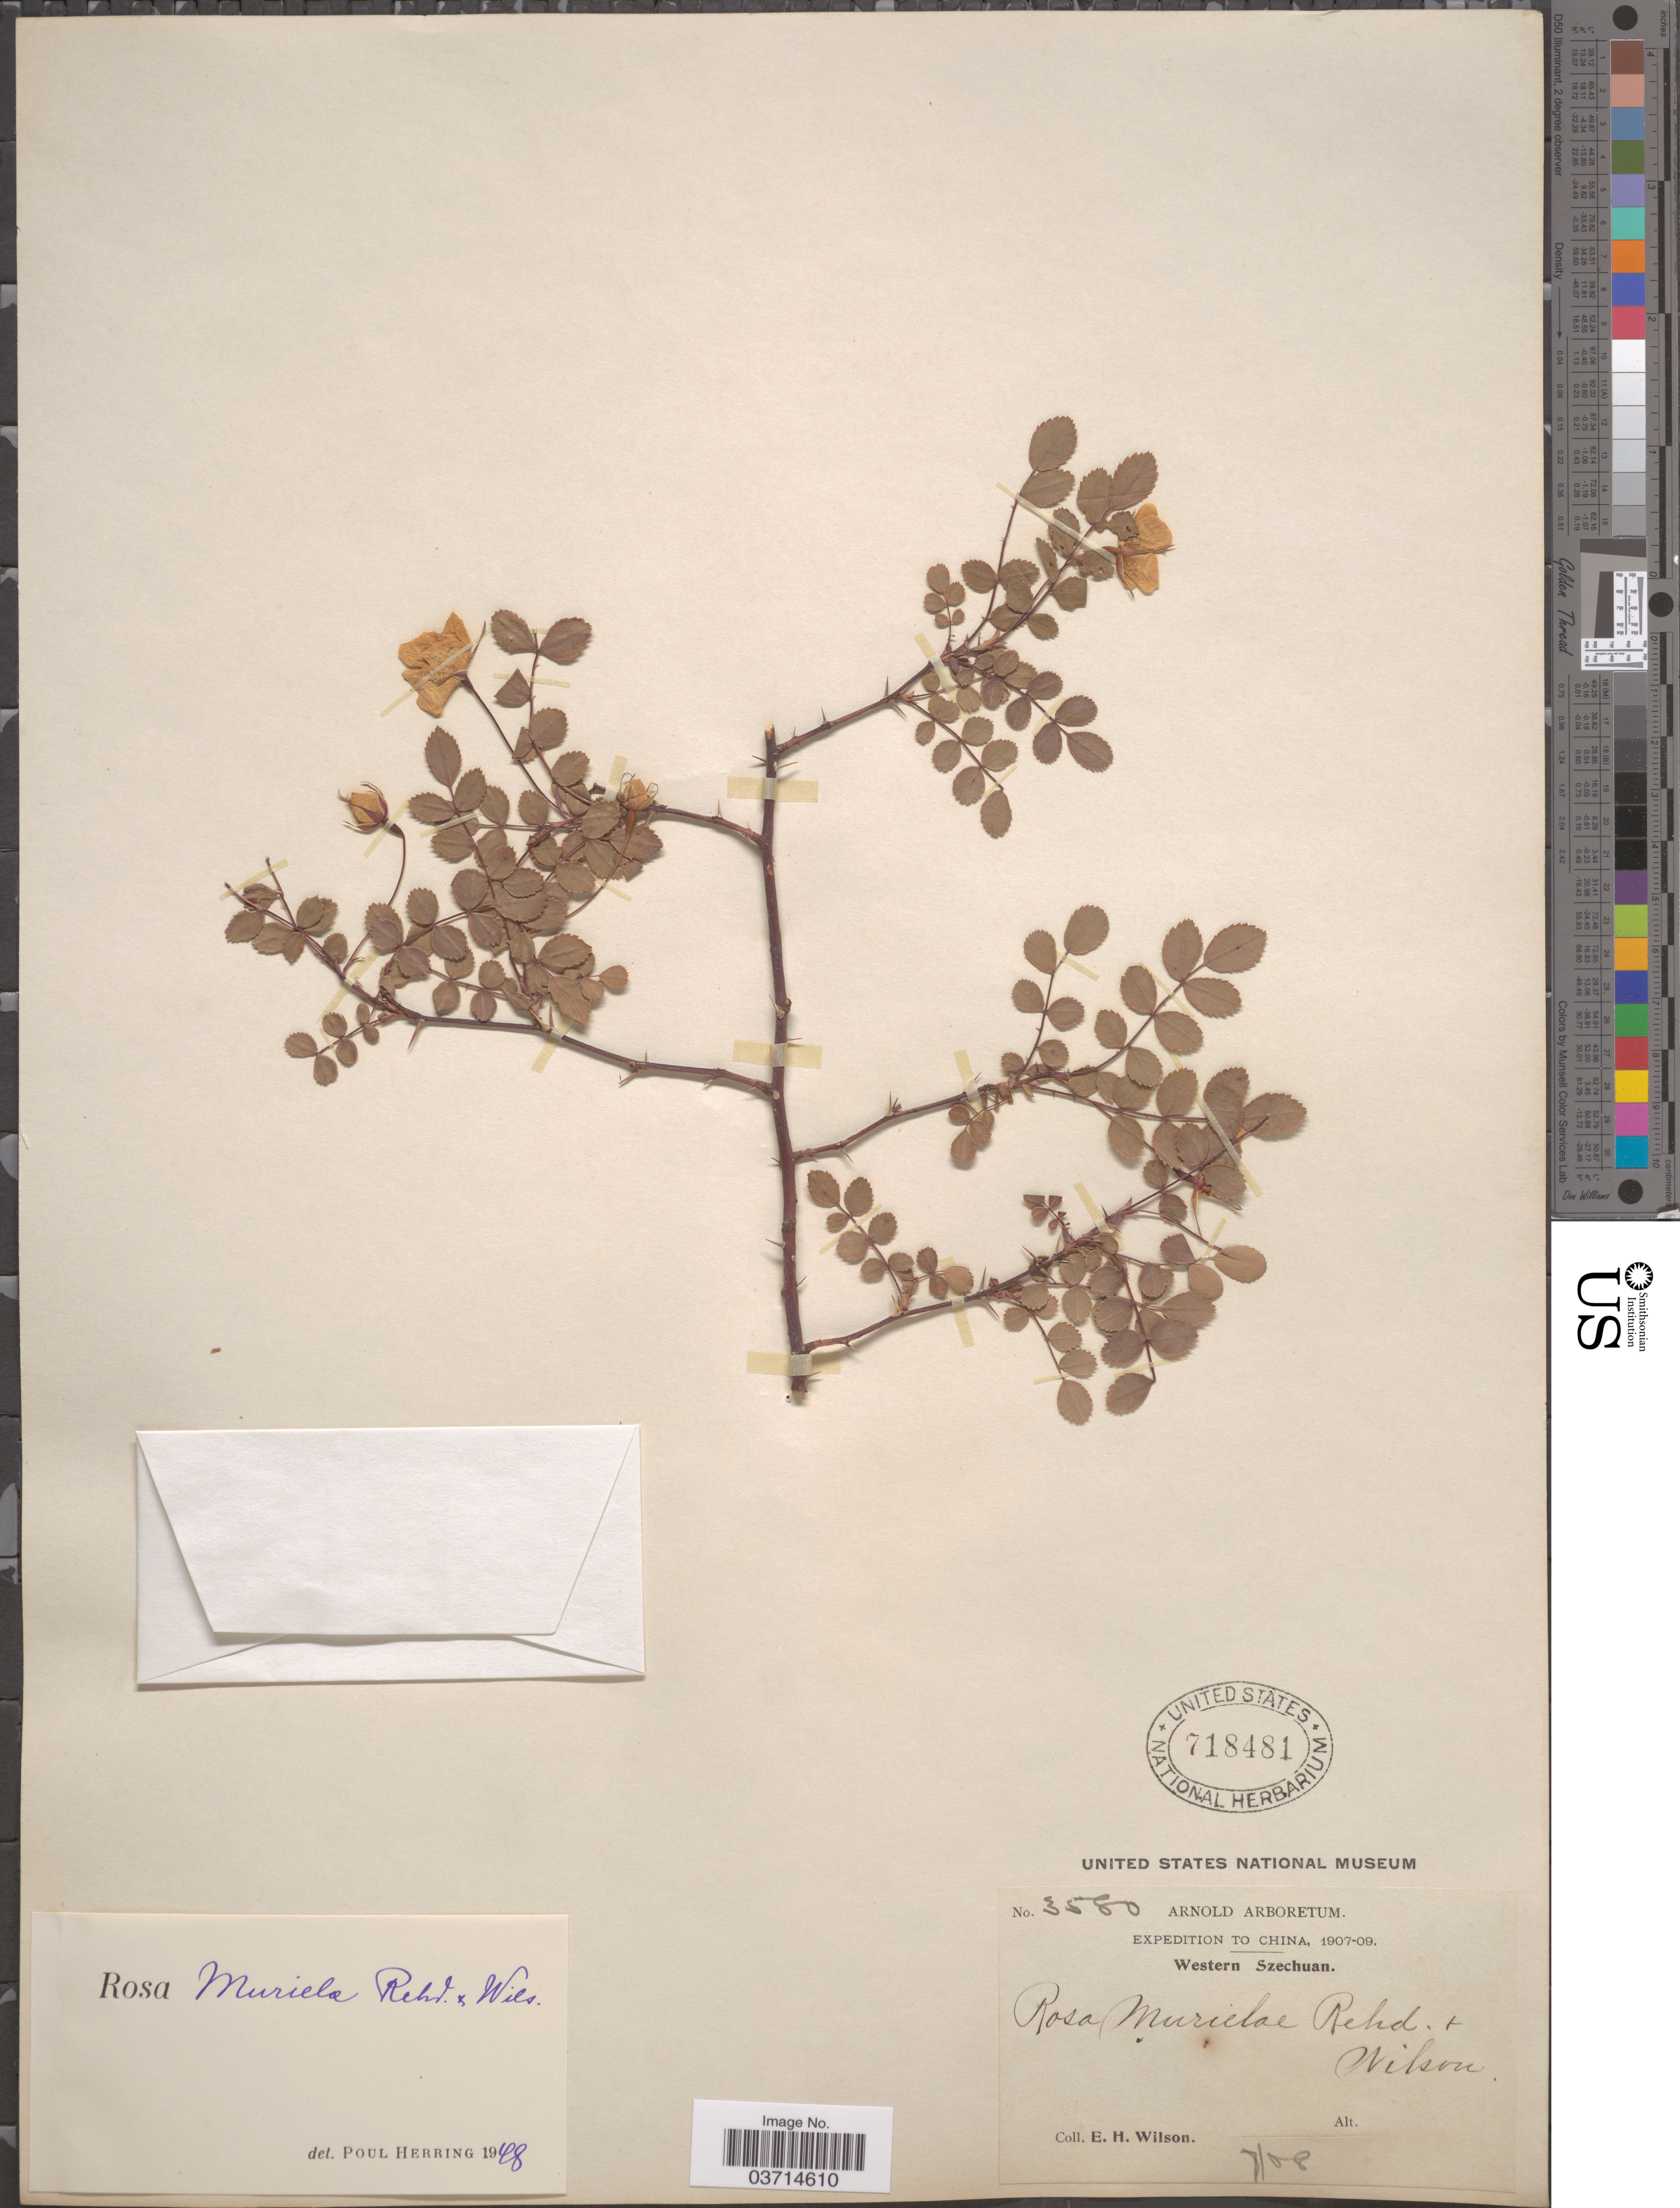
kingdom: Plantae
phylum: Tracheophyta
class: Magnoliopsida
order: Rosales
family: Rosaceae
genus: Rosa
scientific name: Rosa murielae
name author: Rehder & E.H. Wilson in Sarg.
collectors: E. Wilson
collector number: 3580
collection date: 1908-07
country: China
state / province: Sichuan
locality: Western Szechuan.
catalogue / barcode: US 718481